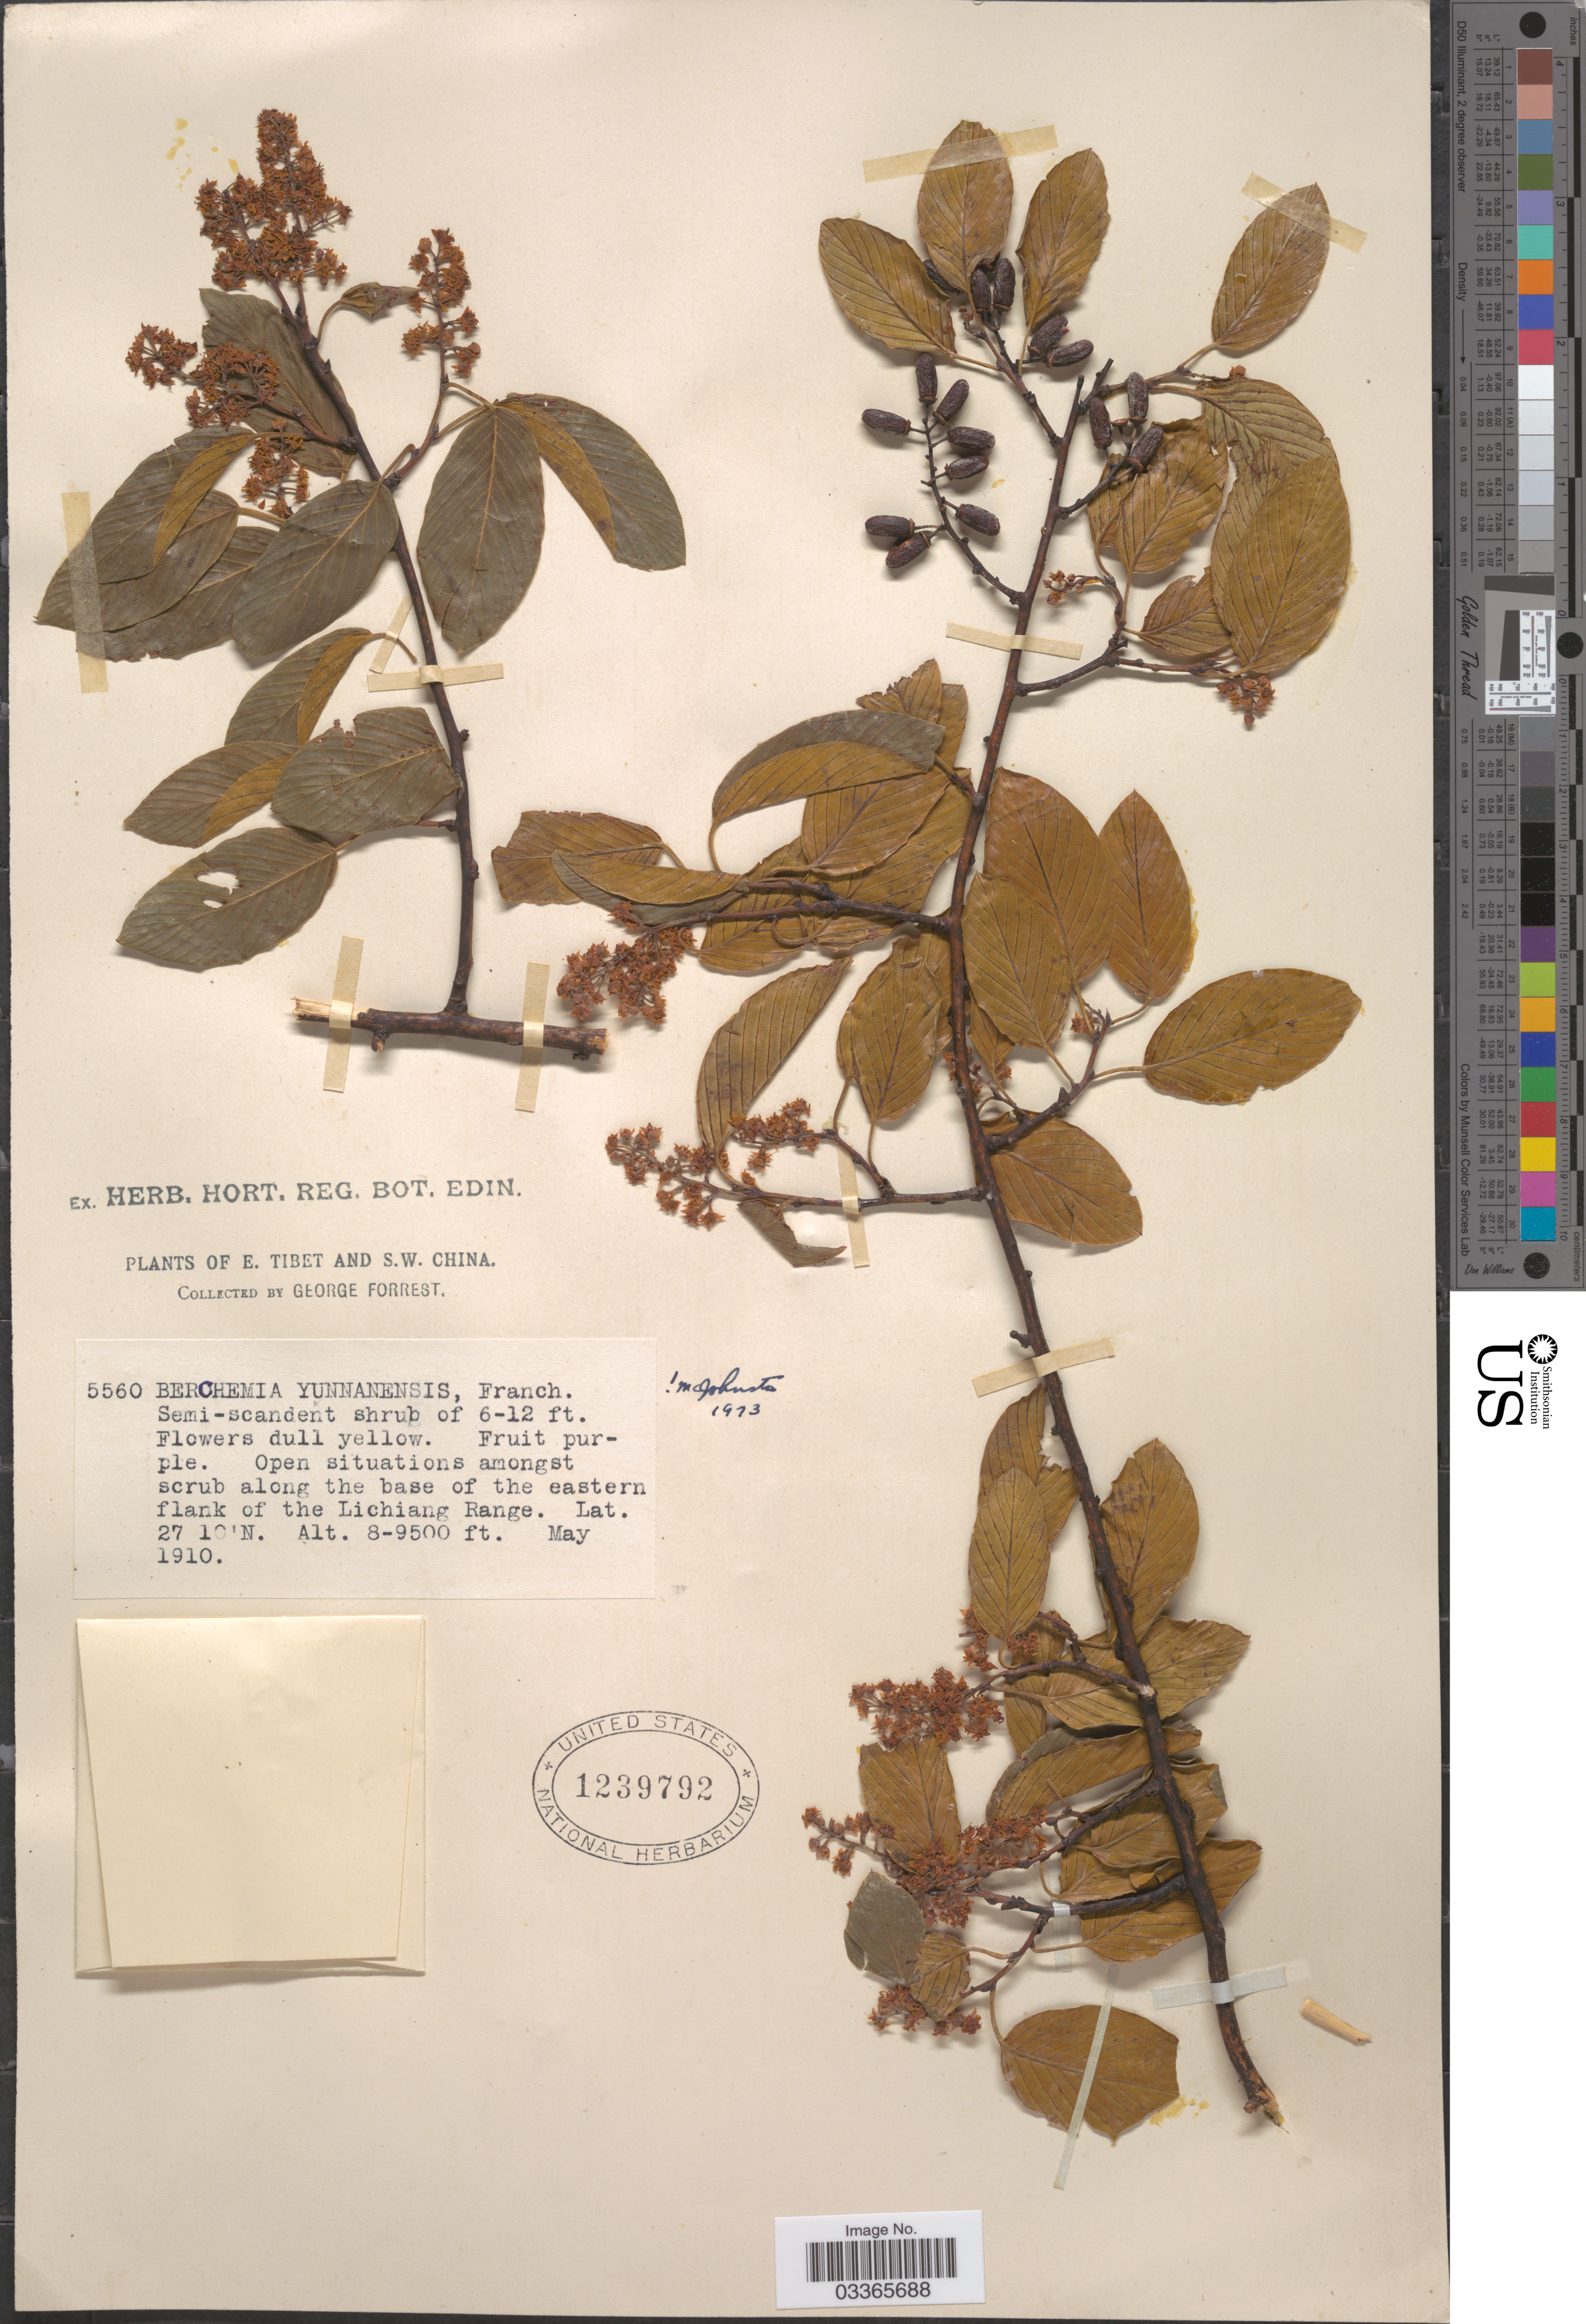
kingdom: Plantae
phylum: Tracheophyta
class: Magnoliopsida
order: Rosales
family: Rhamnaceae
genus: Berchemia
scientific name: Berchemia yunnanensis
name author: (Franch.) Ulbr.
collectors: G. Forrest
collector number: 5560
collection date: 1910-05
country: China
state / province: Xizang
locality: E. Tibet and S.W. China. Open situations amongst scrub along the base of the eastern flank of the Lichiang Range.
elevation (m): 2438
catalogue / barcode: US 1239792